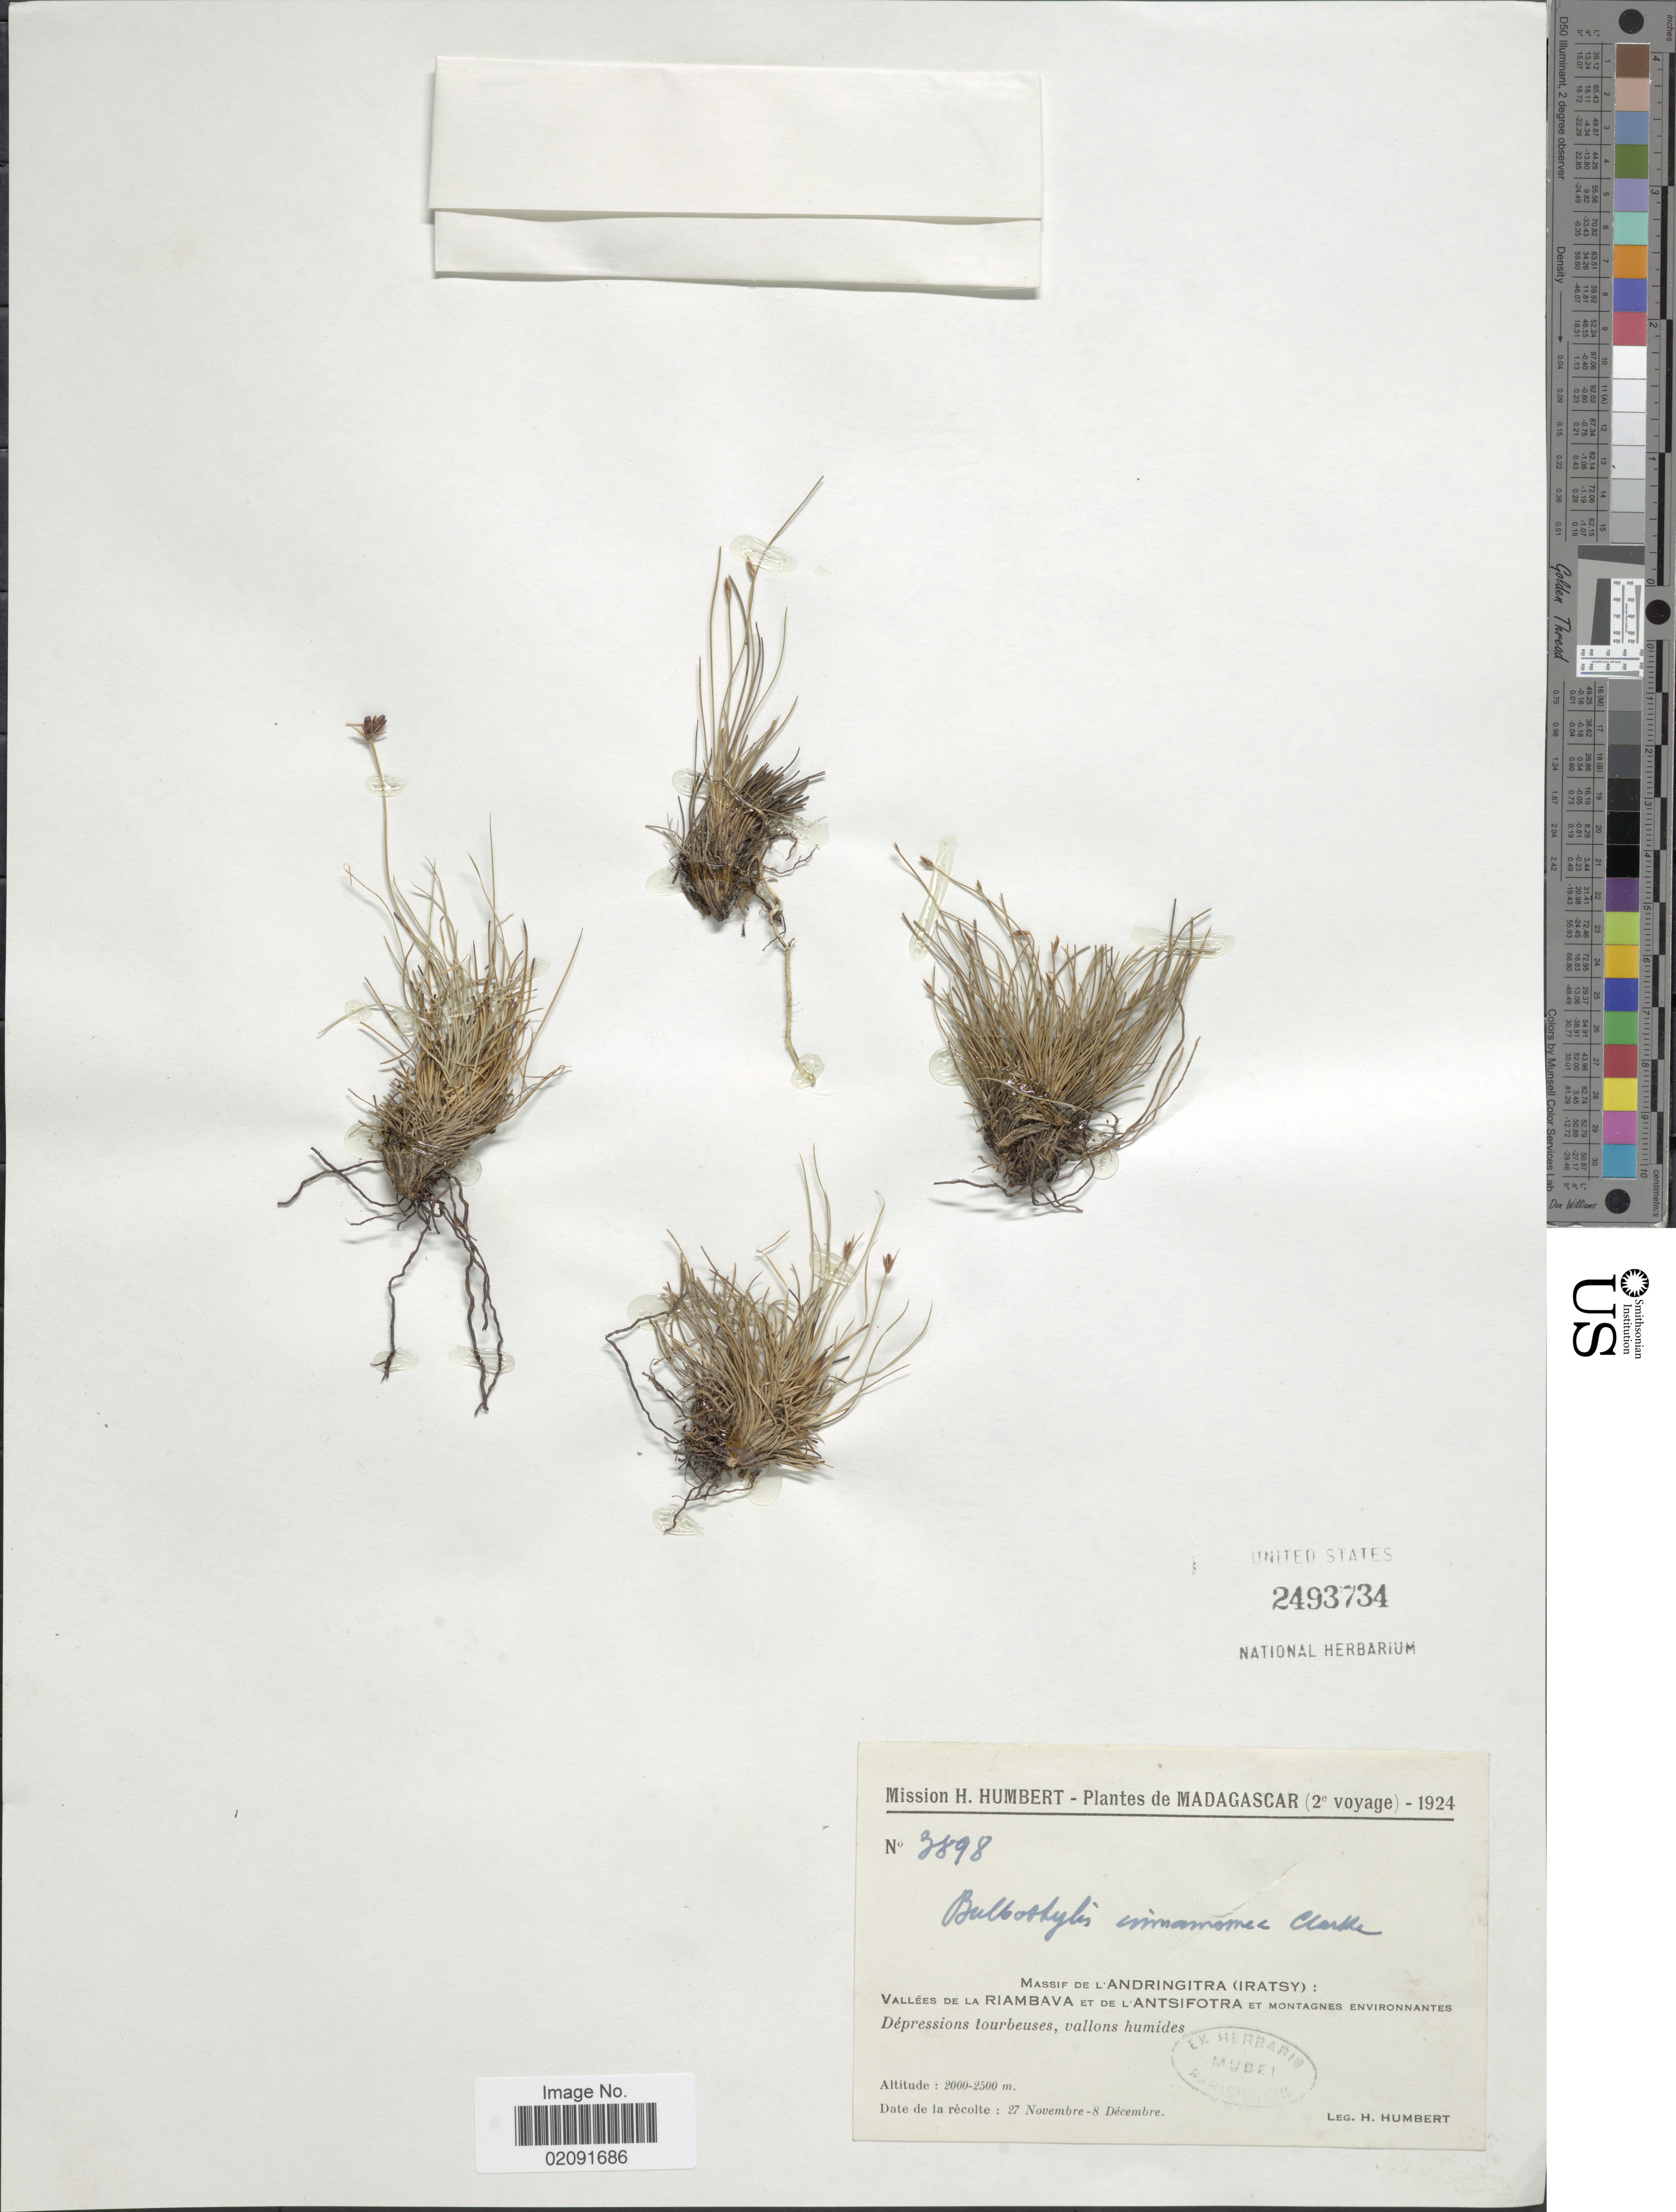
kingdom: Plantae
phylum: Tracheophyta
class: Liliopsida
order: Poales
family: Cyperaceae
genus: Bulbostylis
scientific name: Bulbostylis cinnamomea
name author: (Boeckeler) C.B. Clarke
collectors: H. Humbert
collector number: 3898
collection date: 1924-11-27/1924-12-08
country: Madagascar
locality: Massif de l'Andringitra (Iratsy): Vallées de la Riambava et de l'Antsifotra et montagnes environnantes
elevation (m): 2000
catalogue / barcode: US 2493734